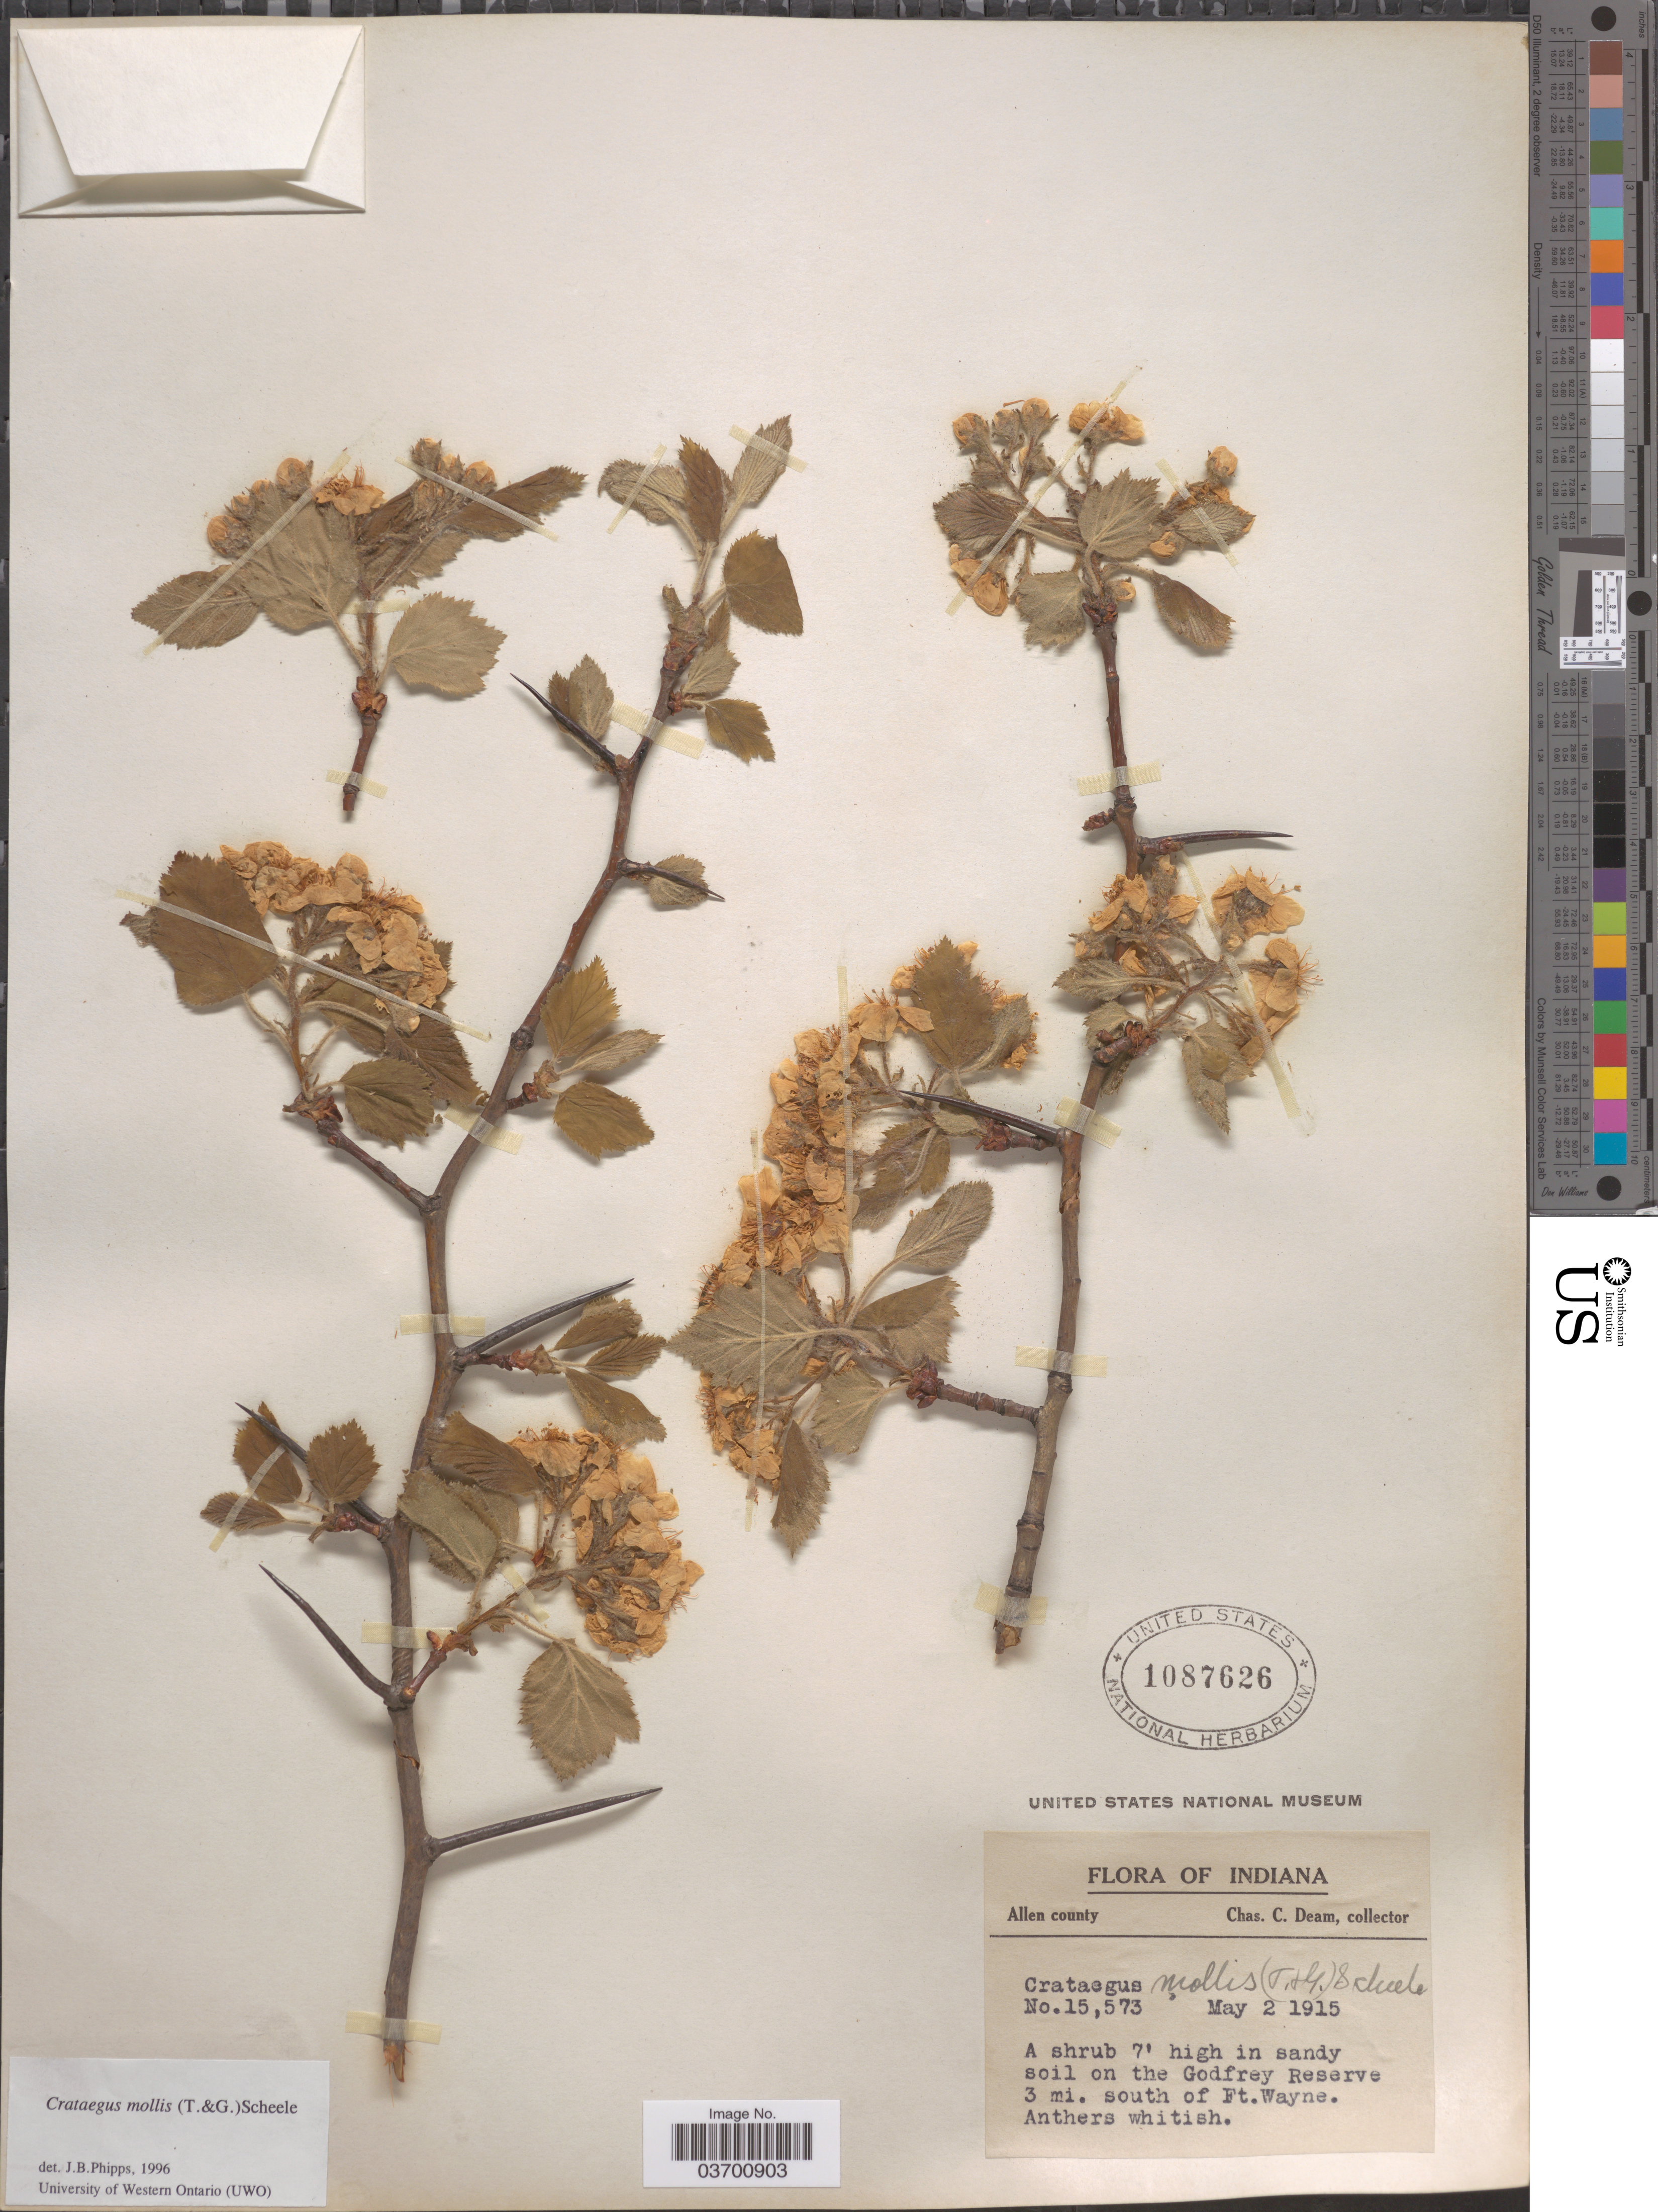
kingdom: Plantae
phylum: Tracheophyta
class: Magnoliopsida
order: Rosales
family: Rosaceae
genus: Crataegus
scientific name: Crataegus mollis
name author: (Torr. & A. Gray) Scheele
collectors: C. C. Deam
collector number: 15573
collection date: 1915-05-02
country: United States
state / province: Indiana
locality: Allen county. In sandy soil on the Godfrey Reserve 3 mi. south of Ft. Wayne.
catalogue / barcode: US 1087626